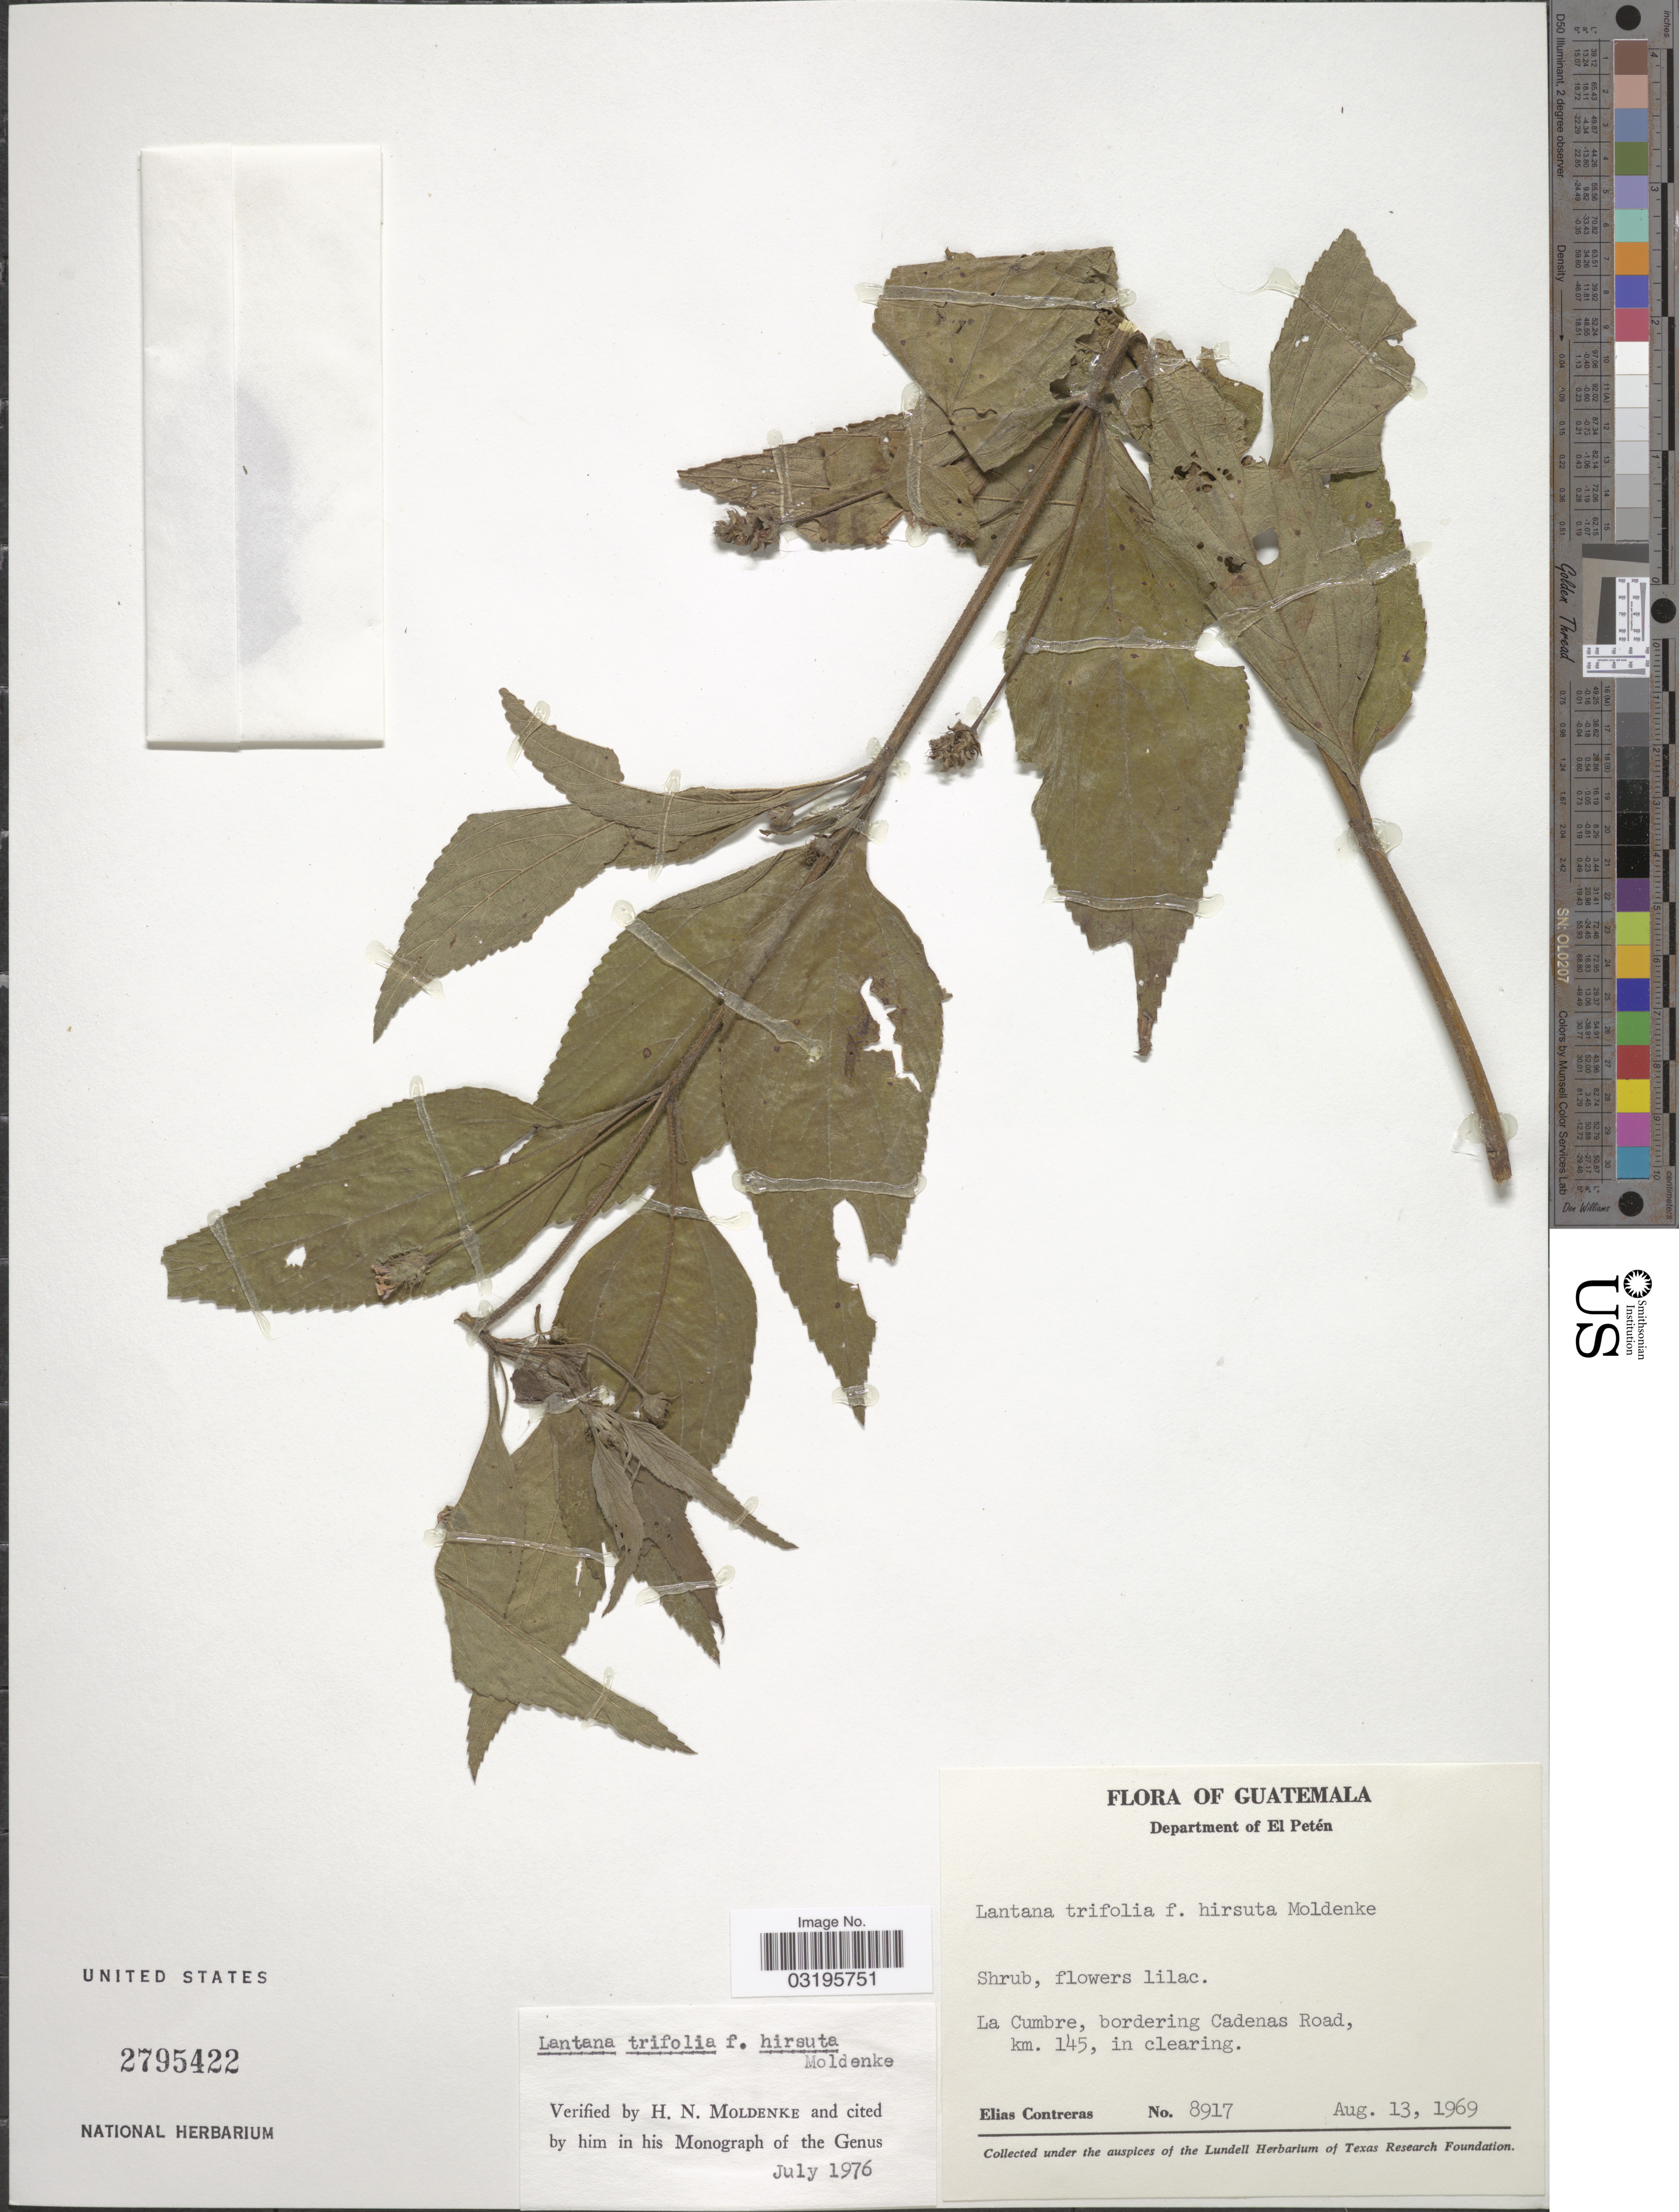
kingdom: Plantae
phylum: Tracheophyta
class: Magnoliopsida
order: Lamiales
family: Verbenaceae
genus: Lantana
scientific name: Lantana trifolia f. hirsuta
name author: Moldenke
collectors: E. Contreras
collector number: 8917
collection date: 1969-08-13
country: Guatemala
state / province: El Petén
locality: Department of El Petén. La Cumbre, bordering Cadenas Road, km. 145.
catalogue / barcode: US 2795422